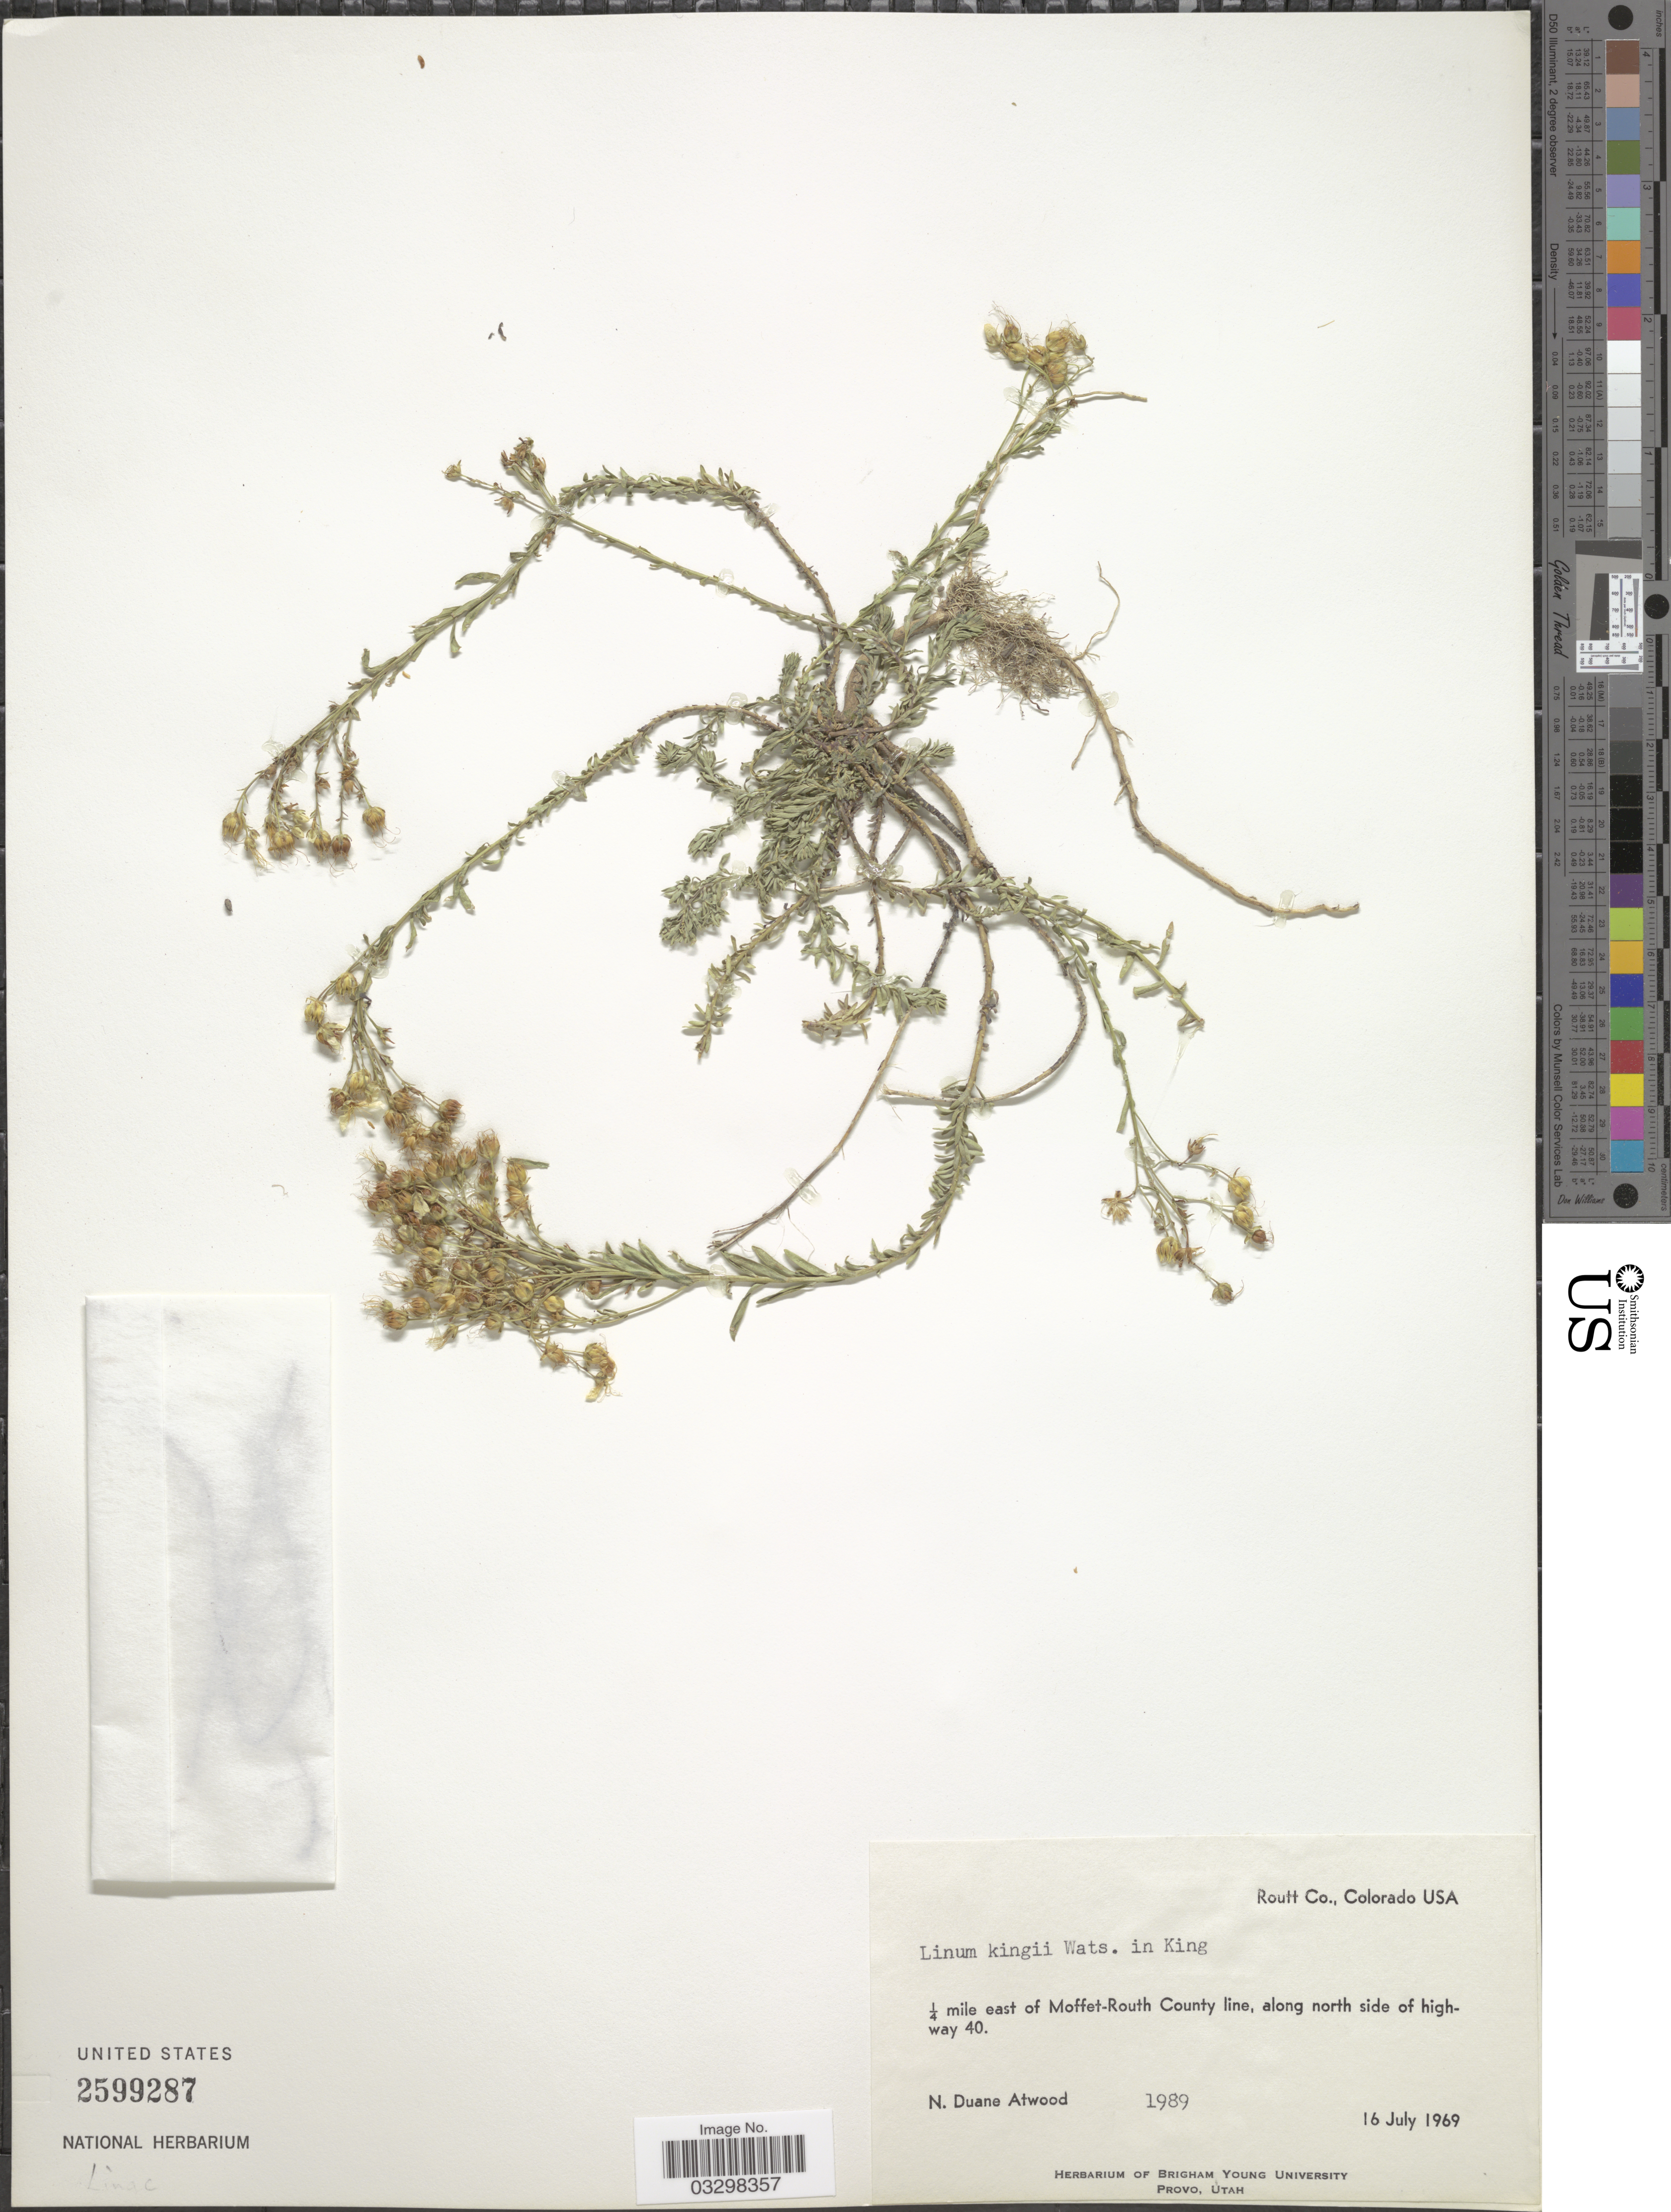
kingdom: Plantae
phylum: Tracheophyta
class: Magnoliopsida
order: Apiales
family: Apiaceae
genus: Selinum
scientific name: Selinum kingii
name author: S. Watson in C. King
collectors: N. Atwood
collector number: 1989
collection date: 1969-07-16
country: United States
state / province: Colorado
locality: Routt Co. ¼ mile east of Moffet-Routh County line, along north side of highway 40.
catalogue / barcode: US 2599287